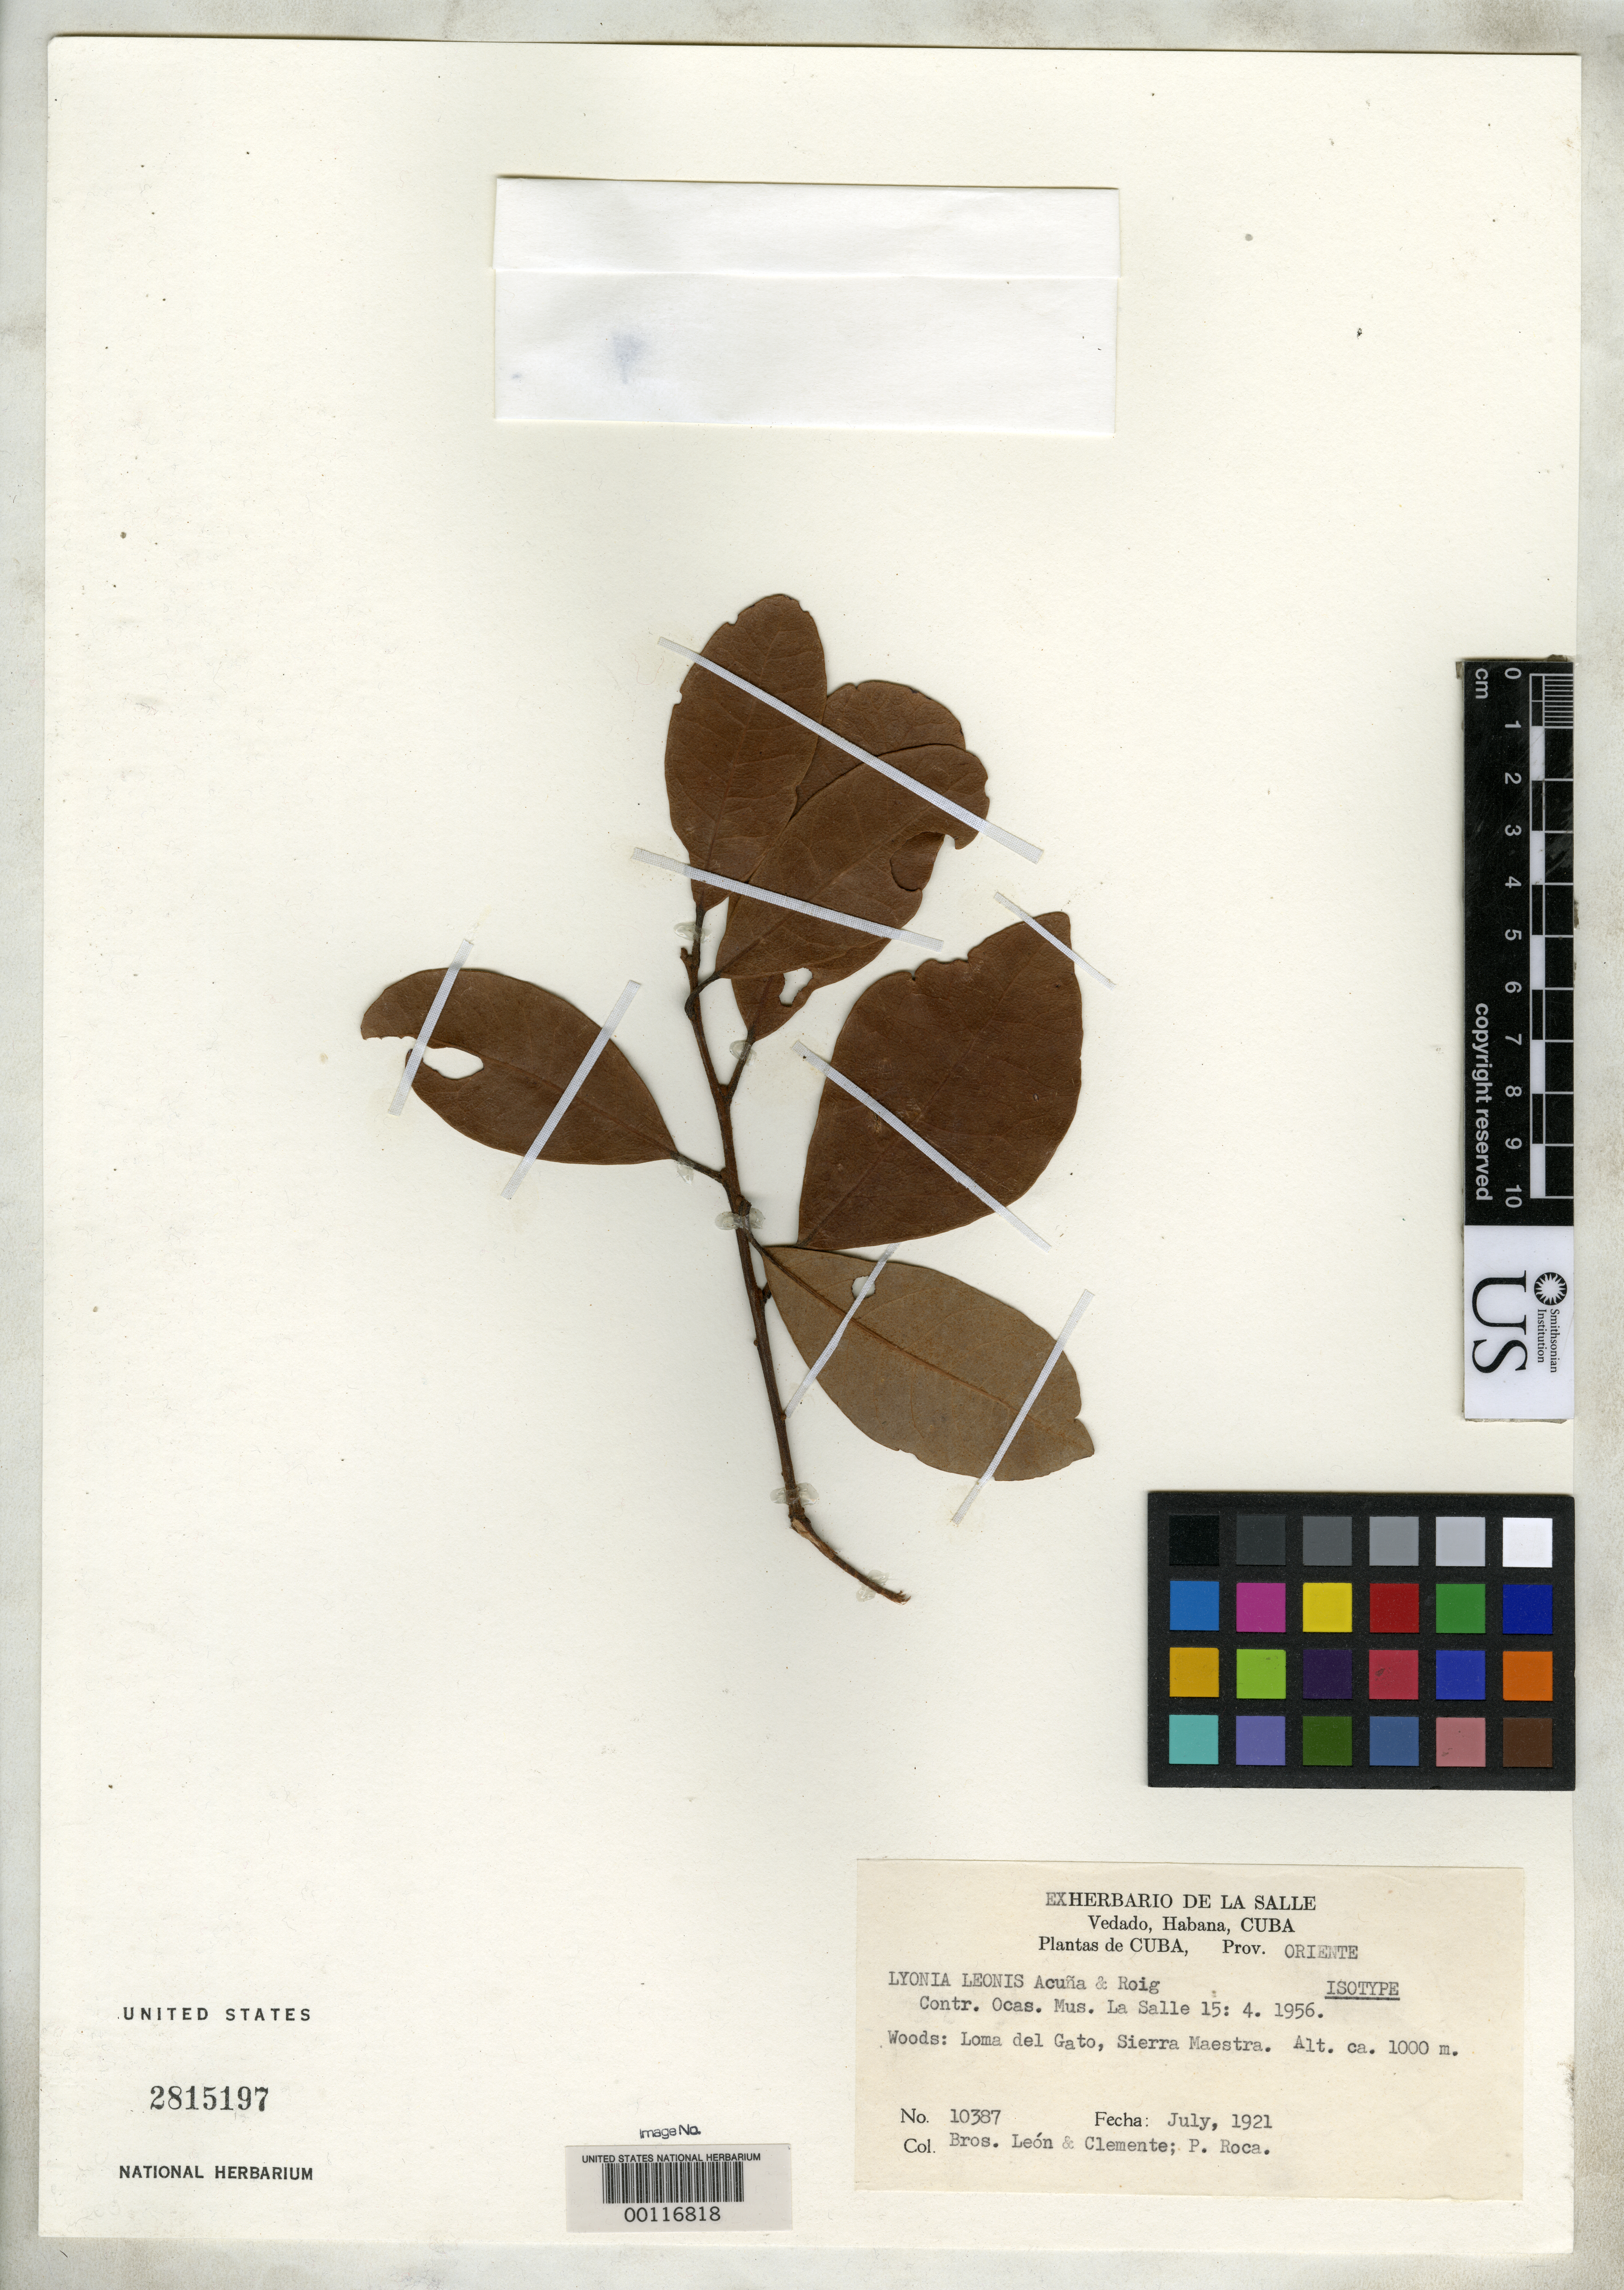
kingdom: Plantae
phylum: Tracheophyta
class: Magnoliopsida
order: Ericales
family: Ericaceae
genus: Lyonia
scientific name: Lyonia leonis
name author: Acuña & Roig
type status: Isotype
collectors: Bro. León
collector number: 10387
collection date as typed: Jul 1921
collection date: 1921-07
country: Cuba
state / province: Oriente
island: Greater Antilles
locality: Loma del Gato, Sierra Maestra.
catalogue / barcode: US 2815197